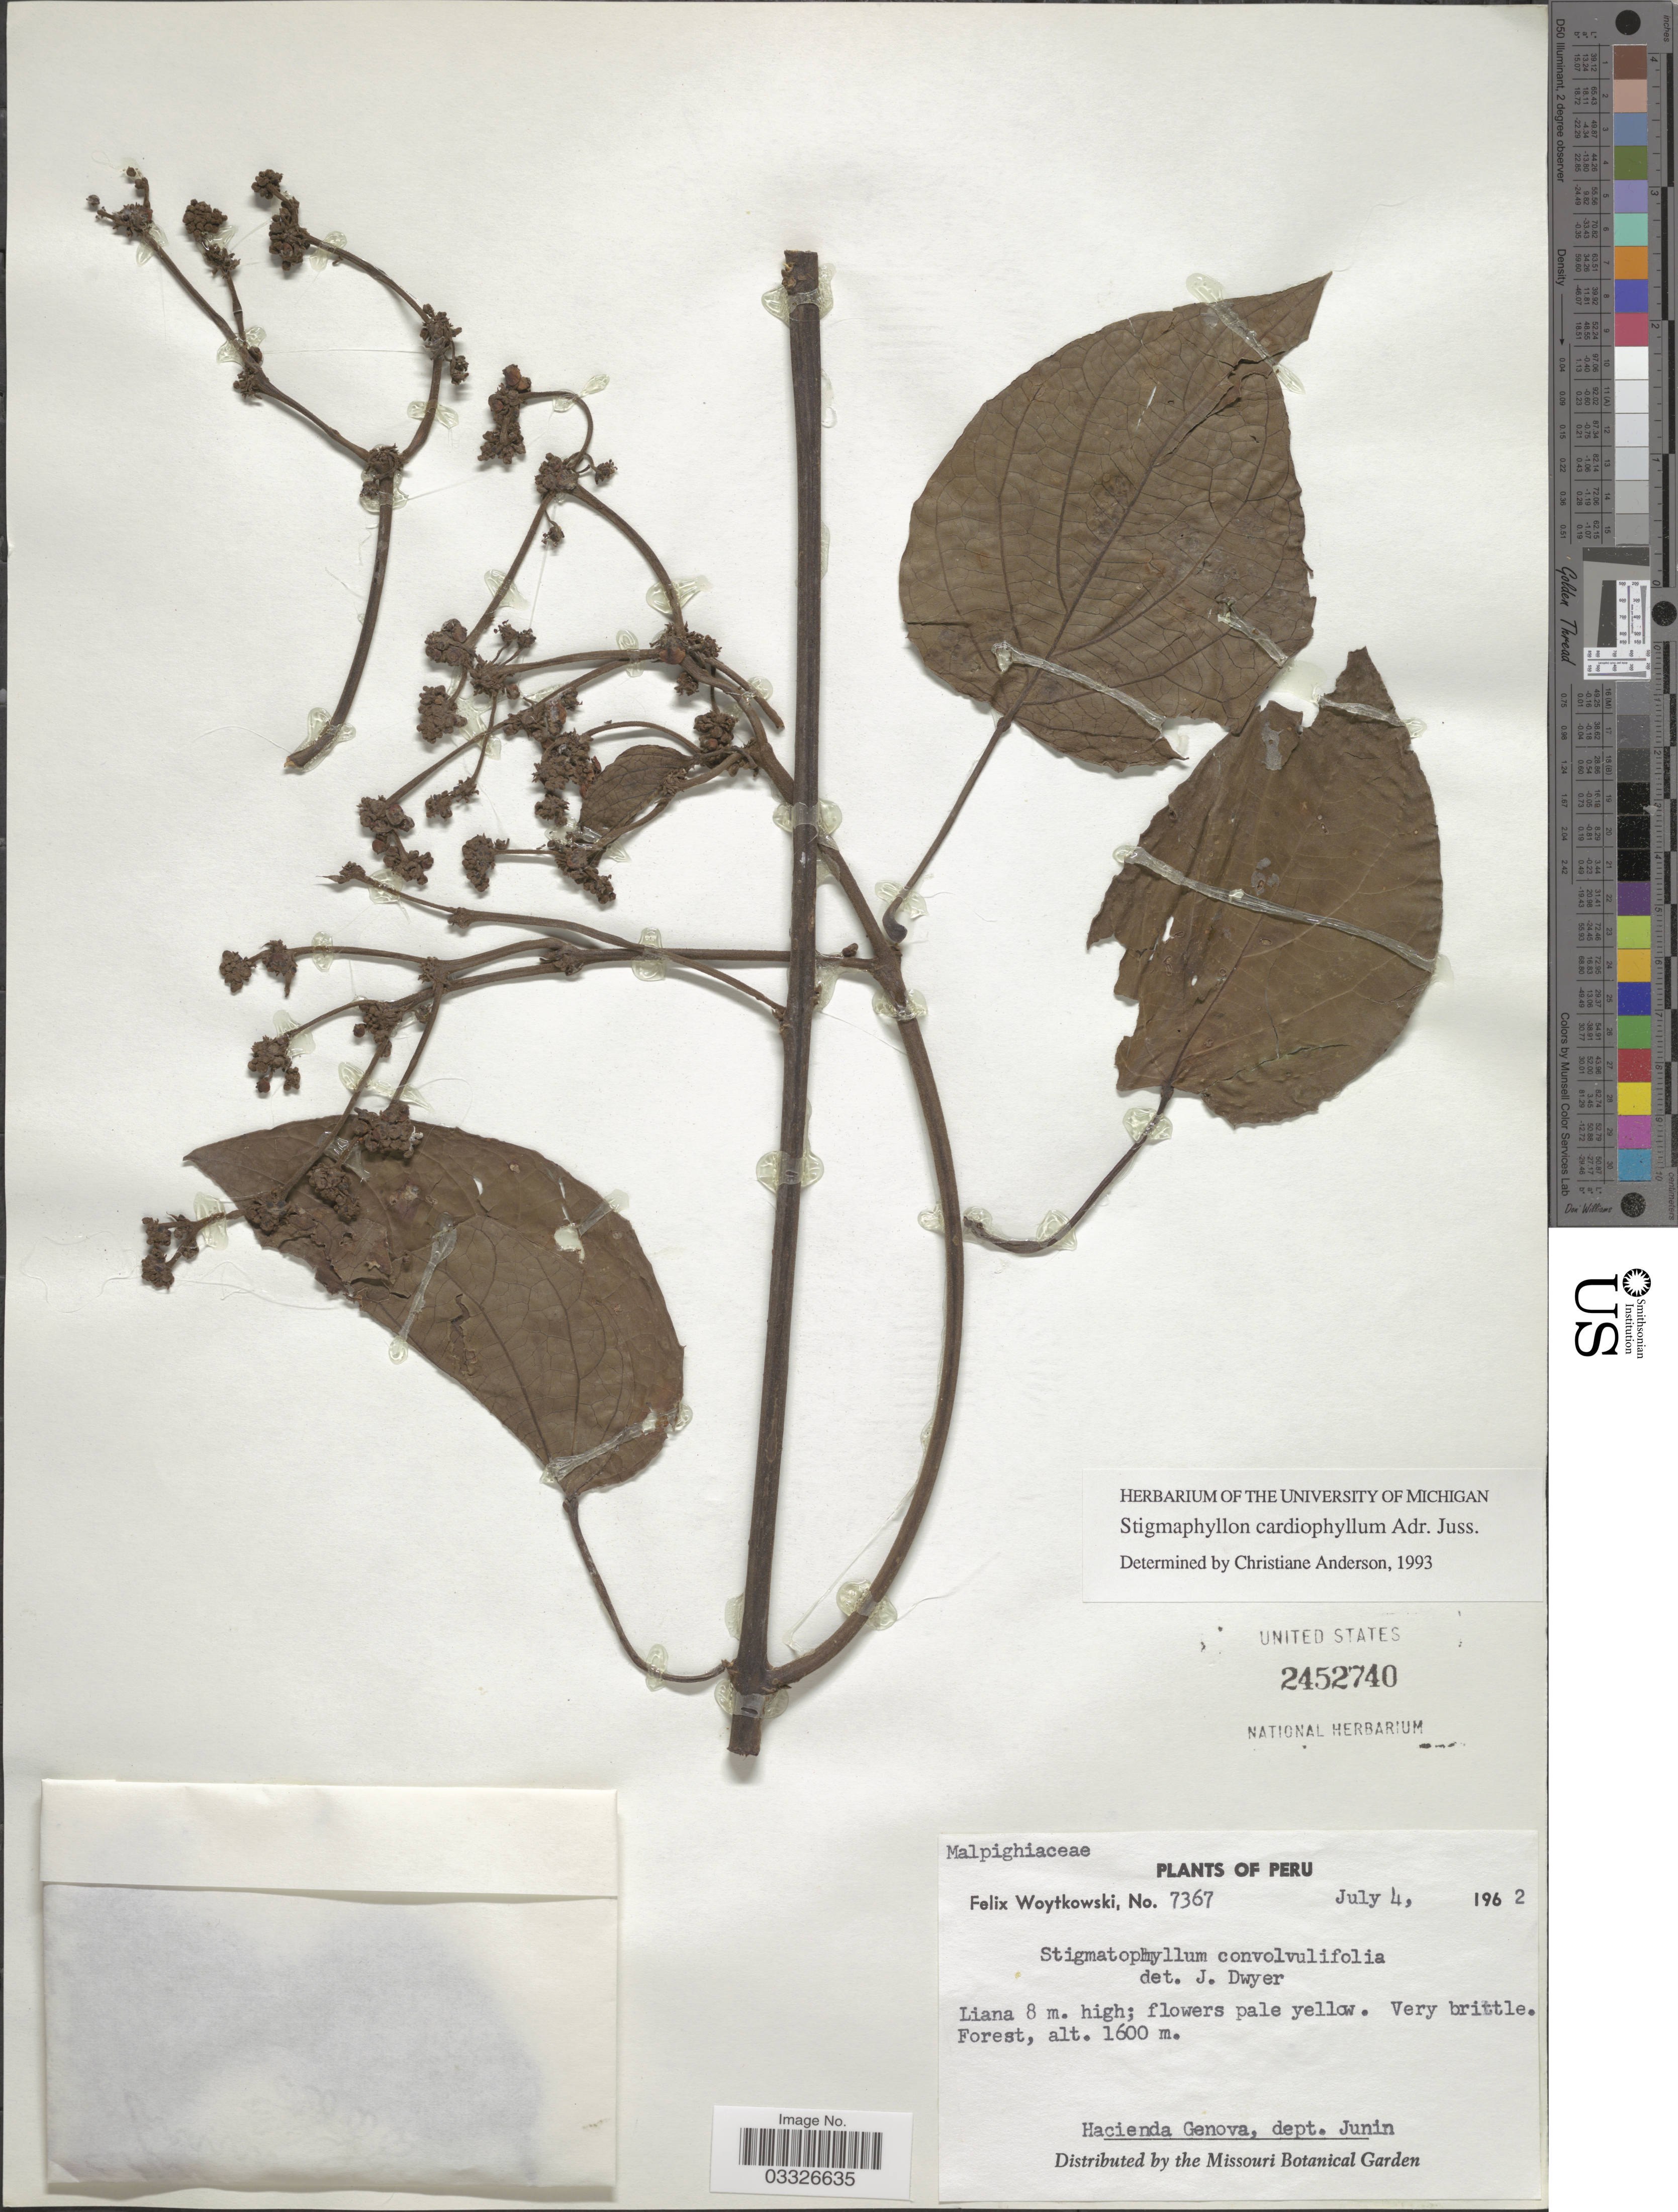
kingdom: Plantae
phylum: Tracheophyta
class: Magnoliopsida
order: Malpighiales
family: Malpighiaceae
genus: Stigmaphyllon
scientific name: Stigmaphyllon cardiophyllum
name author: A. Juss.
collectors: F. Woytkowski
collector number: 7367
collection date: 1962-07-04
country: Peru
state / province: Junín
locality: Hacienda Genova, dept. Junin.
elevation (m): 1600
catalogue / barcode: US 2452740